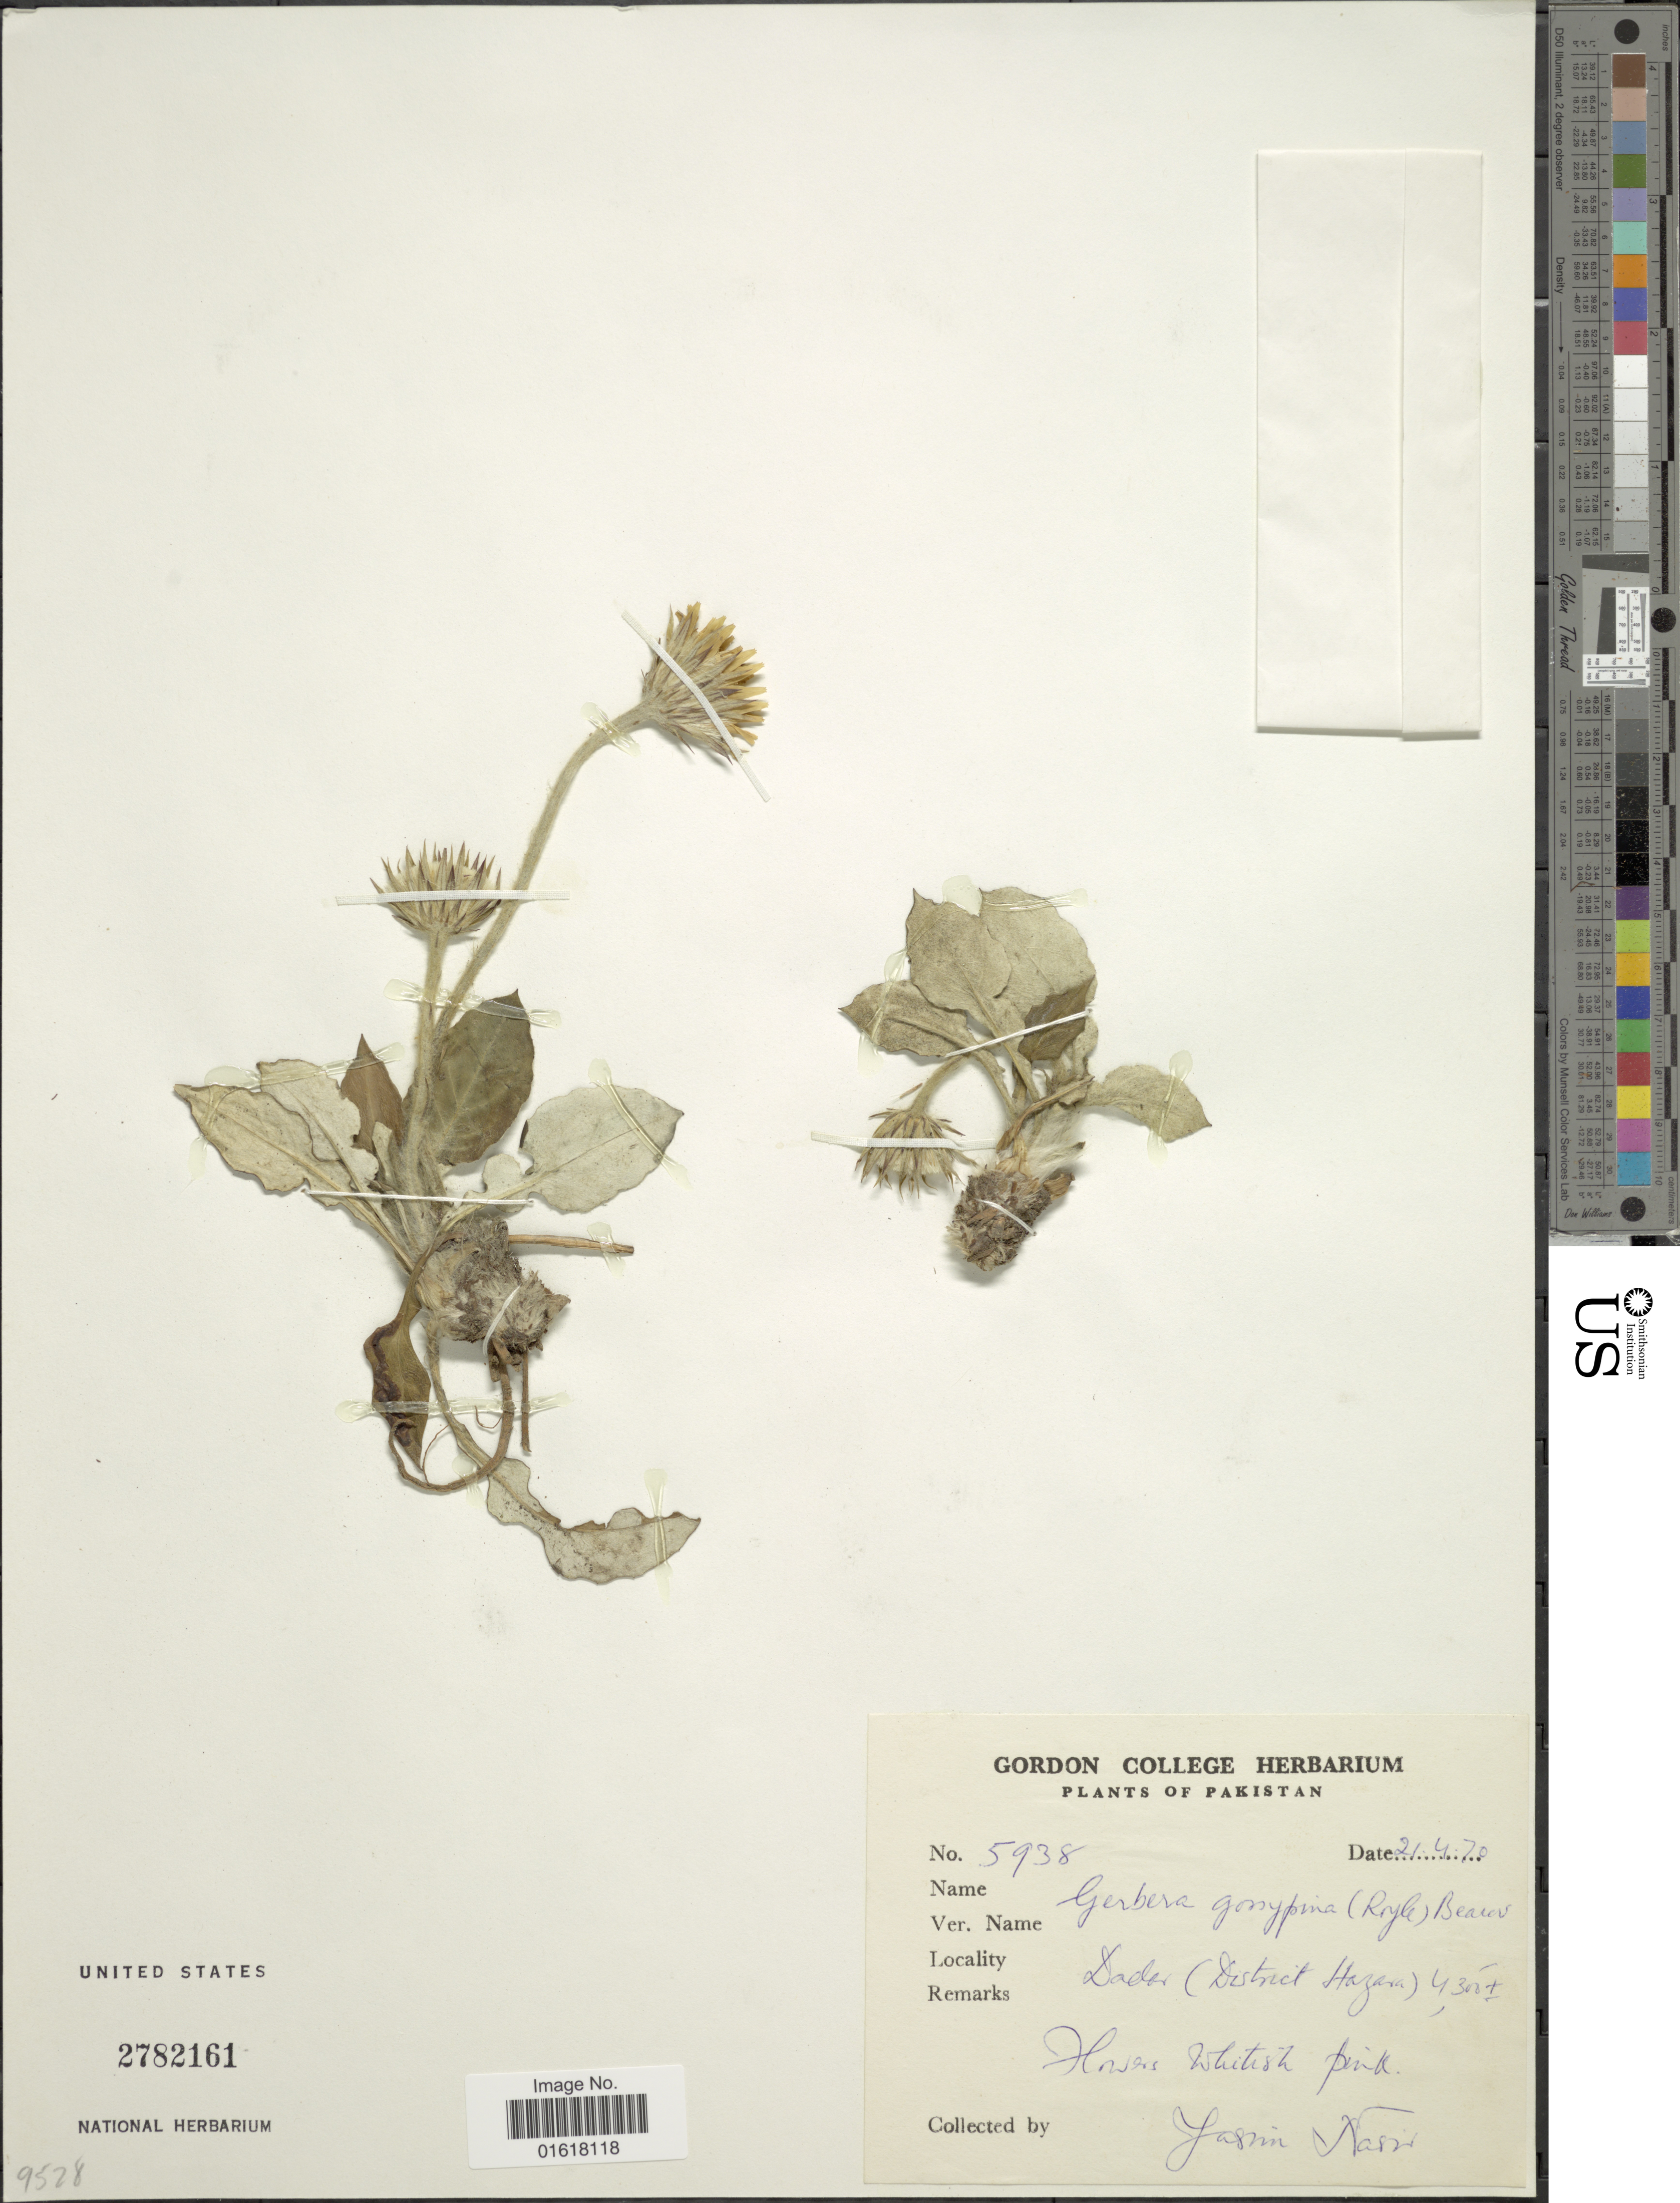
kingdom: Plantae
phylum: Tracheophyta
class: Magnoliopsida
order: Asterales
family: Asteraceae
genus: Gerbera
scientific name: Gerbera gossypina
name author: (Royle) Beauverd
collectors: Y. Nasir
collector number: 5938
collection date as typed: Transcribed d/m/y: 21/4/70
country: Pakistan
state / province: Khyber Pakhtunkhwa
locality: Dadar (District Hazara)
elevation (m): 1311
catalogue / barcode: US 2782161